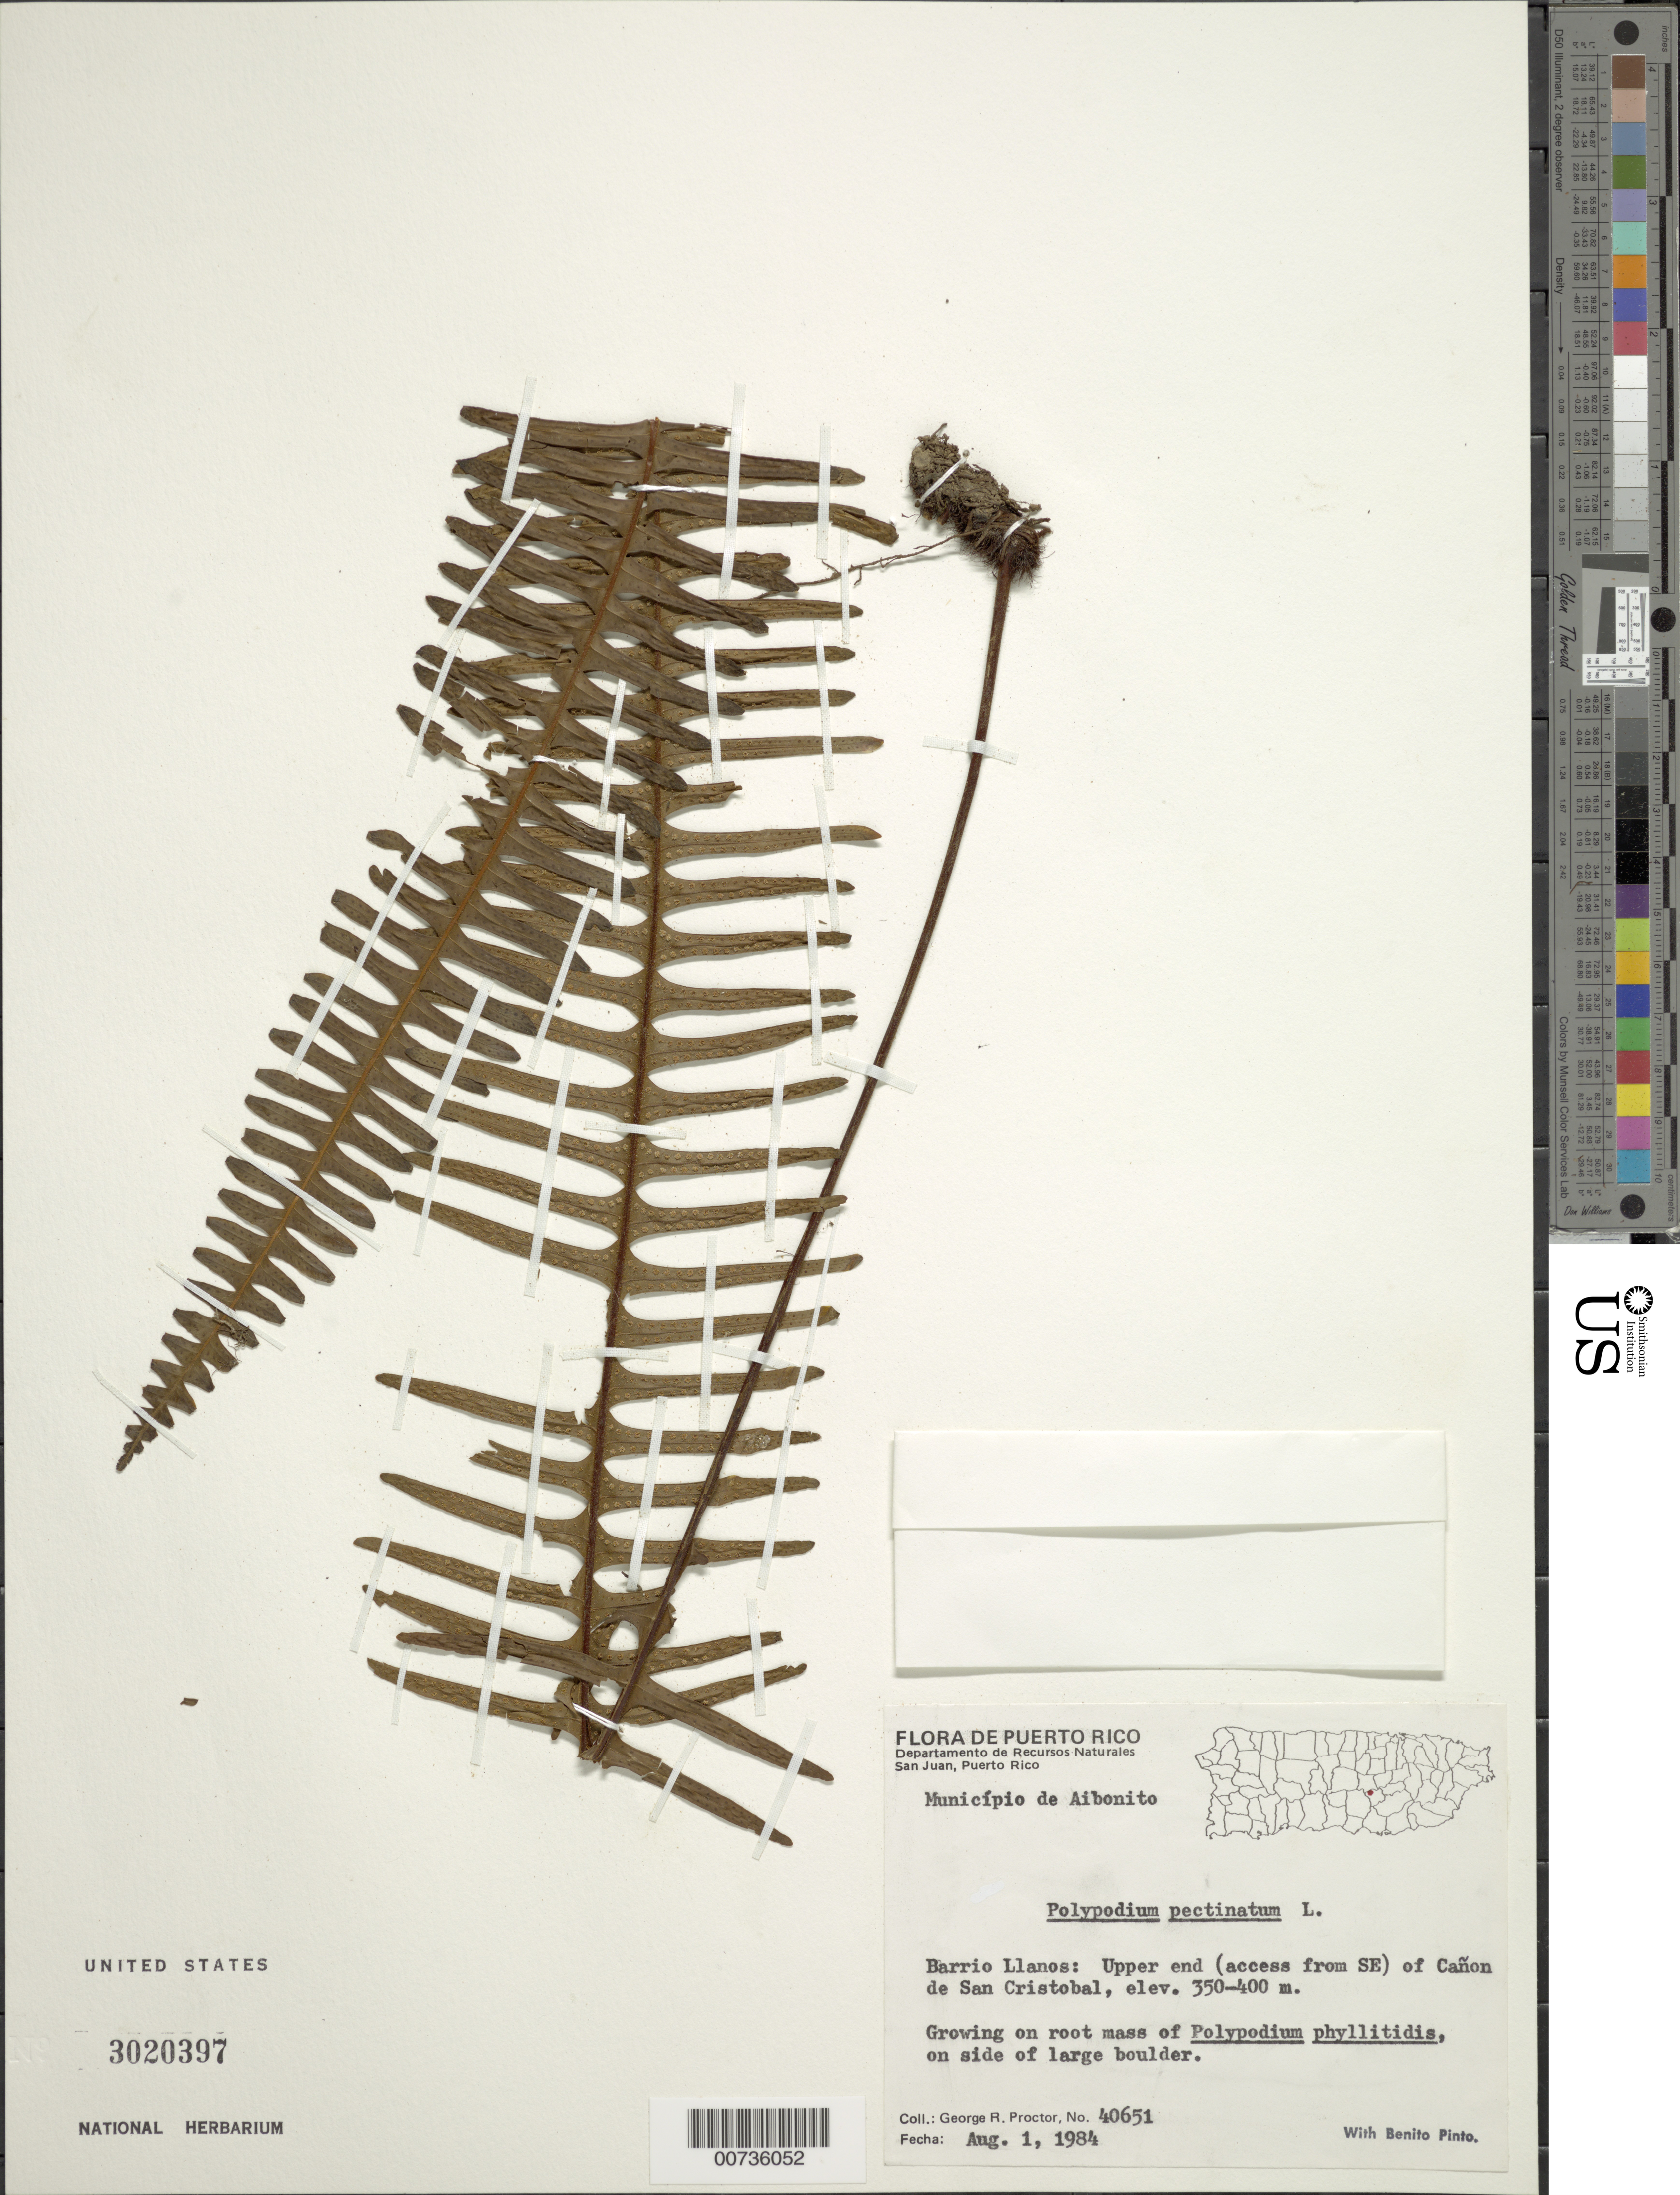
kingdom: Plantae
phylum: Tracheophyta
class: Polypodiopsida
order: Polypodiales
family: Polypodiaceae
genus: Pecluma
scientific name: Pecluma pectinata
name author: (L.) M.G. Price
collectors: G. R. Proctor & B. Pinto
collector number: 40651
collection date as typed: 01 Aug 1984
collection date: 1984-08-01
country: Puerto Rico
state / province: Abonito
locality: Mun. Aibonito, Barrio Llanos: Upper end (access from SE) of Cañon de San Cristobal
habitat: Growing on root mass of Polypodium phyllitidis on side of large boulder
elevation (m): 350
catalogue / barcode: US 3020397